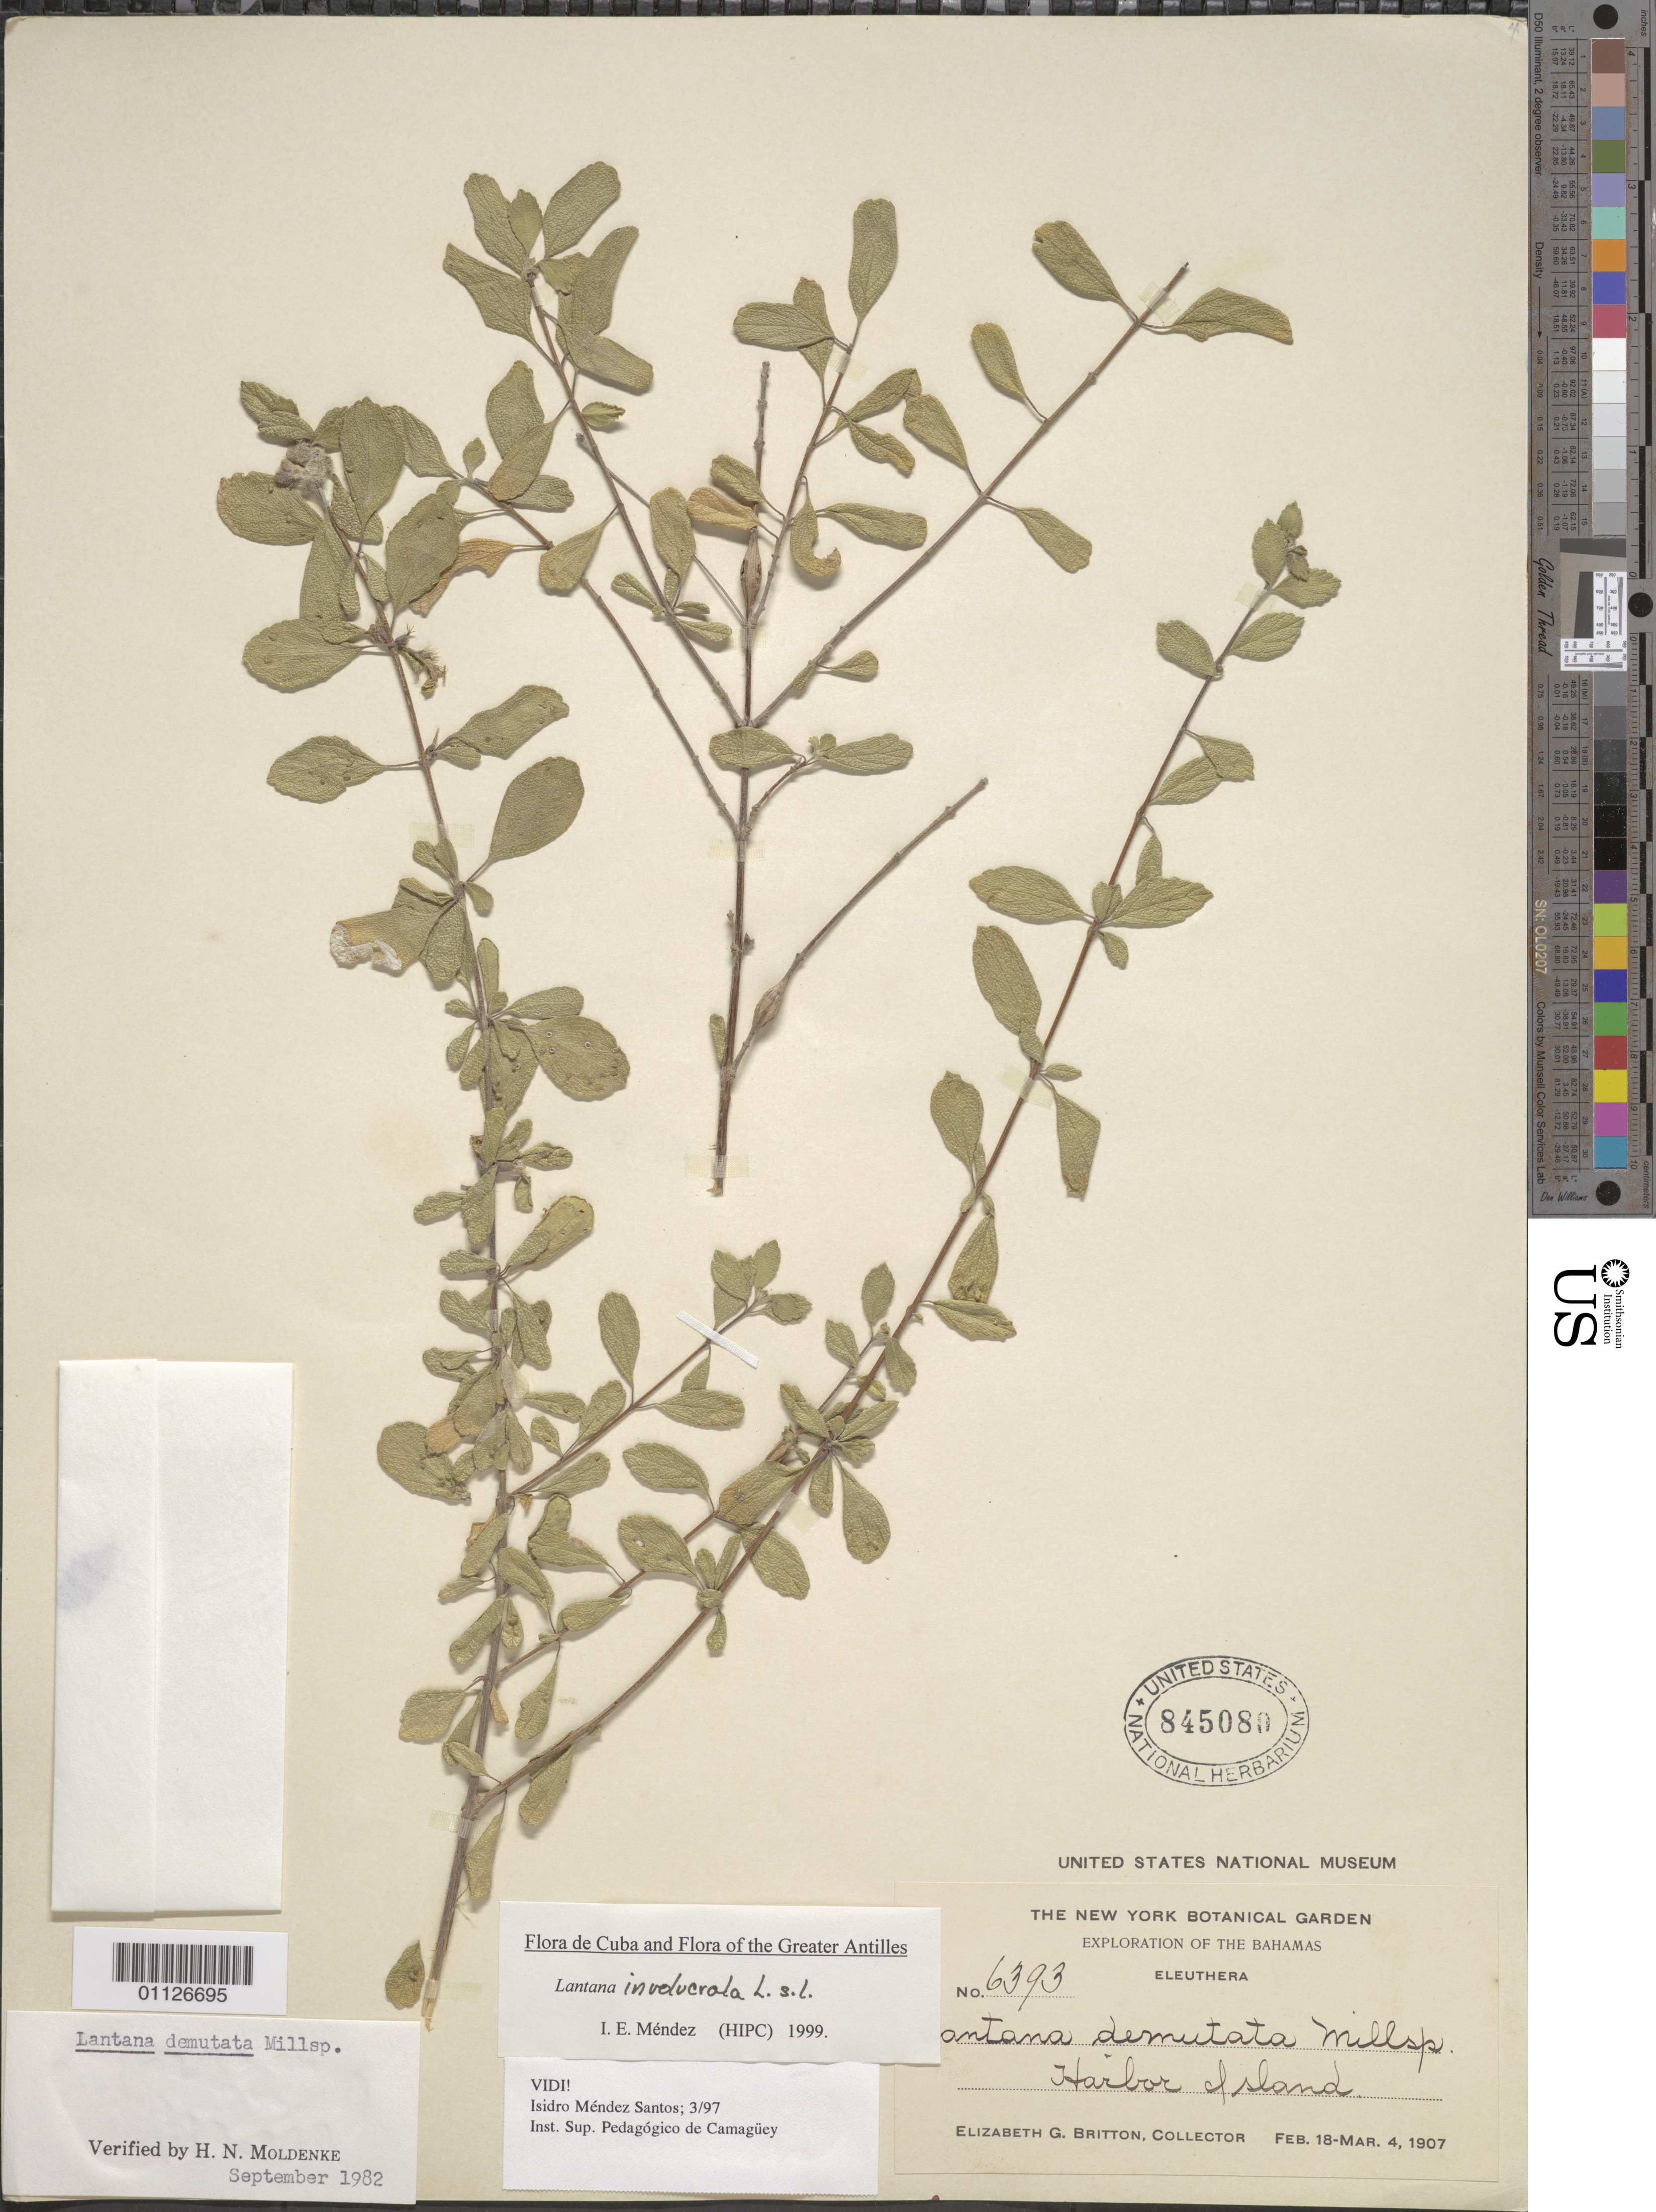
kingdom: Plantae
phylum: Tracheophyta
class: Magnoliopsida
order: Lamiales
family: Verbenaceae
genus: Lantana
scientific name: Lantana involucrata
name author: L.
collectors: E. G. Britton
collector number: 6393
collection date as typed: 18 Feb 1907 to 04 Mar 1907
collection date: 1907-02-18/1907-03-04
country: Bahamas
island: Eleuthera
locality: Harbor Island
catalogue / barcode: US 845080